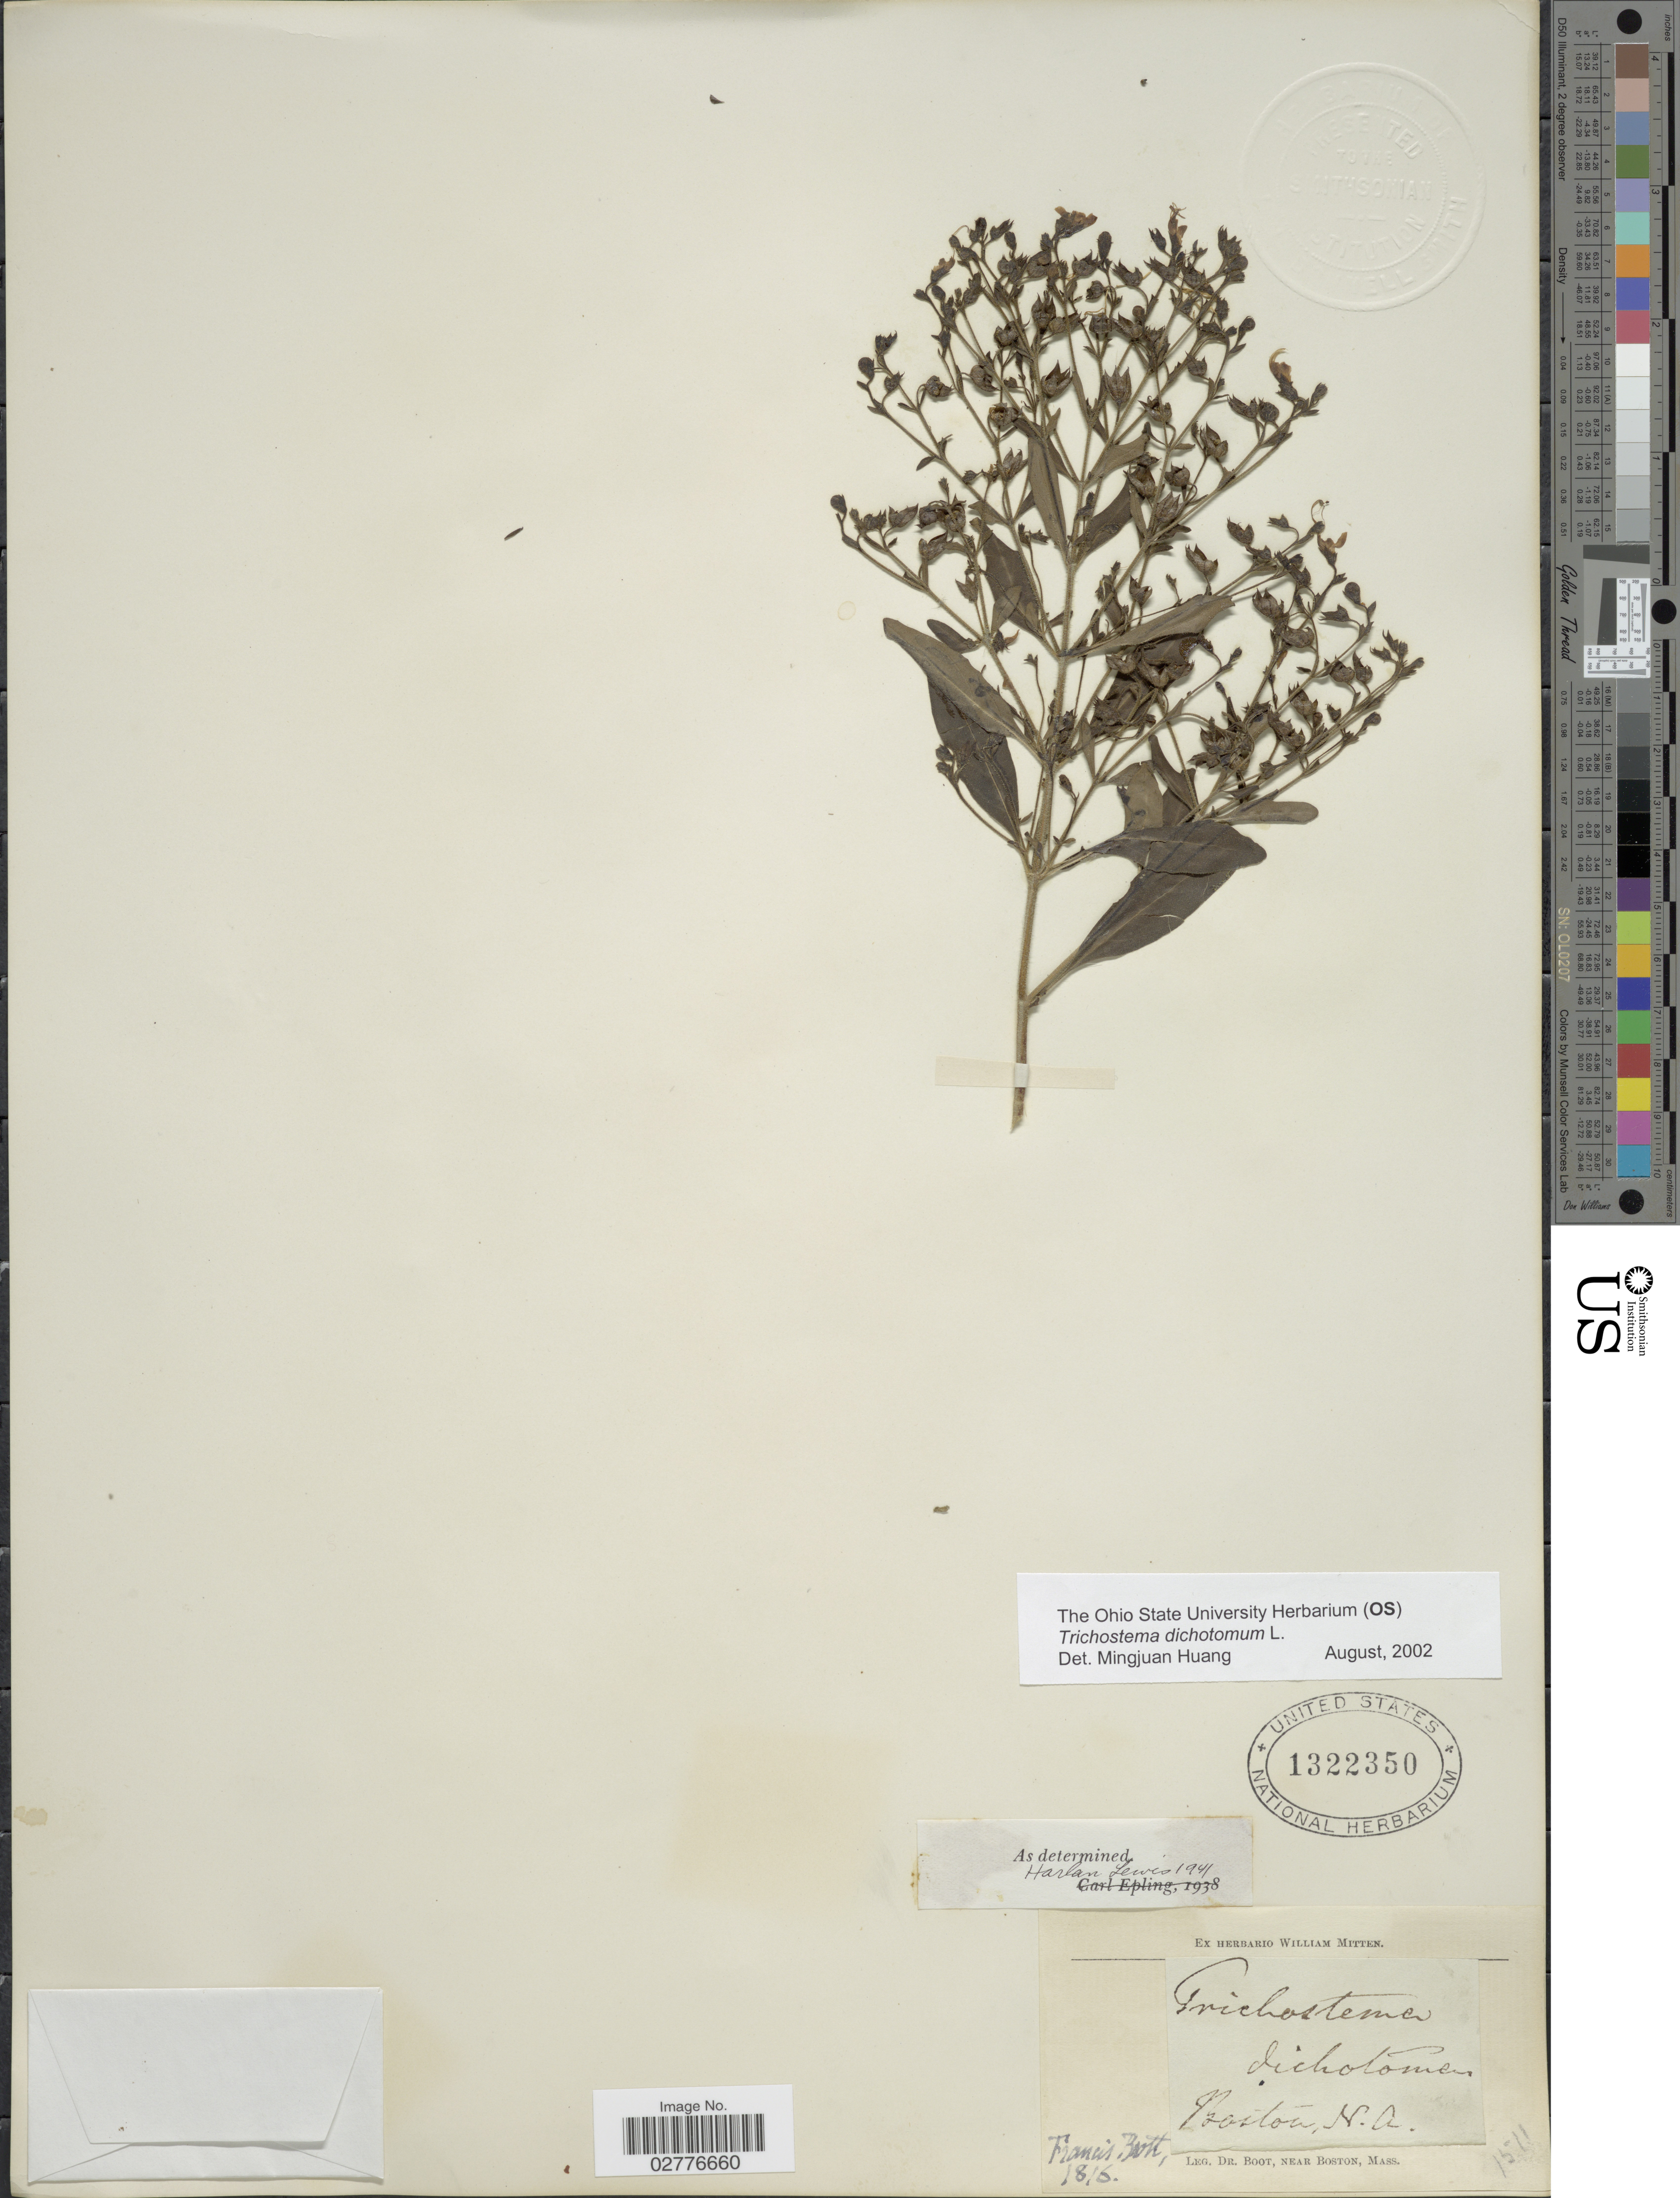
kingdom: Plantae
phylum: Tracheophyta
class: Magnoliopsida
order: Lamiales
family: Lamiaceae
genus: Trichostema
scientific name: Trichostema dichotomum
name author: L.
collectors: F. M. B. Boott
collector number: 1511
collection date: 1816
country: United States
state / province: Massachusetts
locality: Boston.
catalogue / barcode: US 1322350